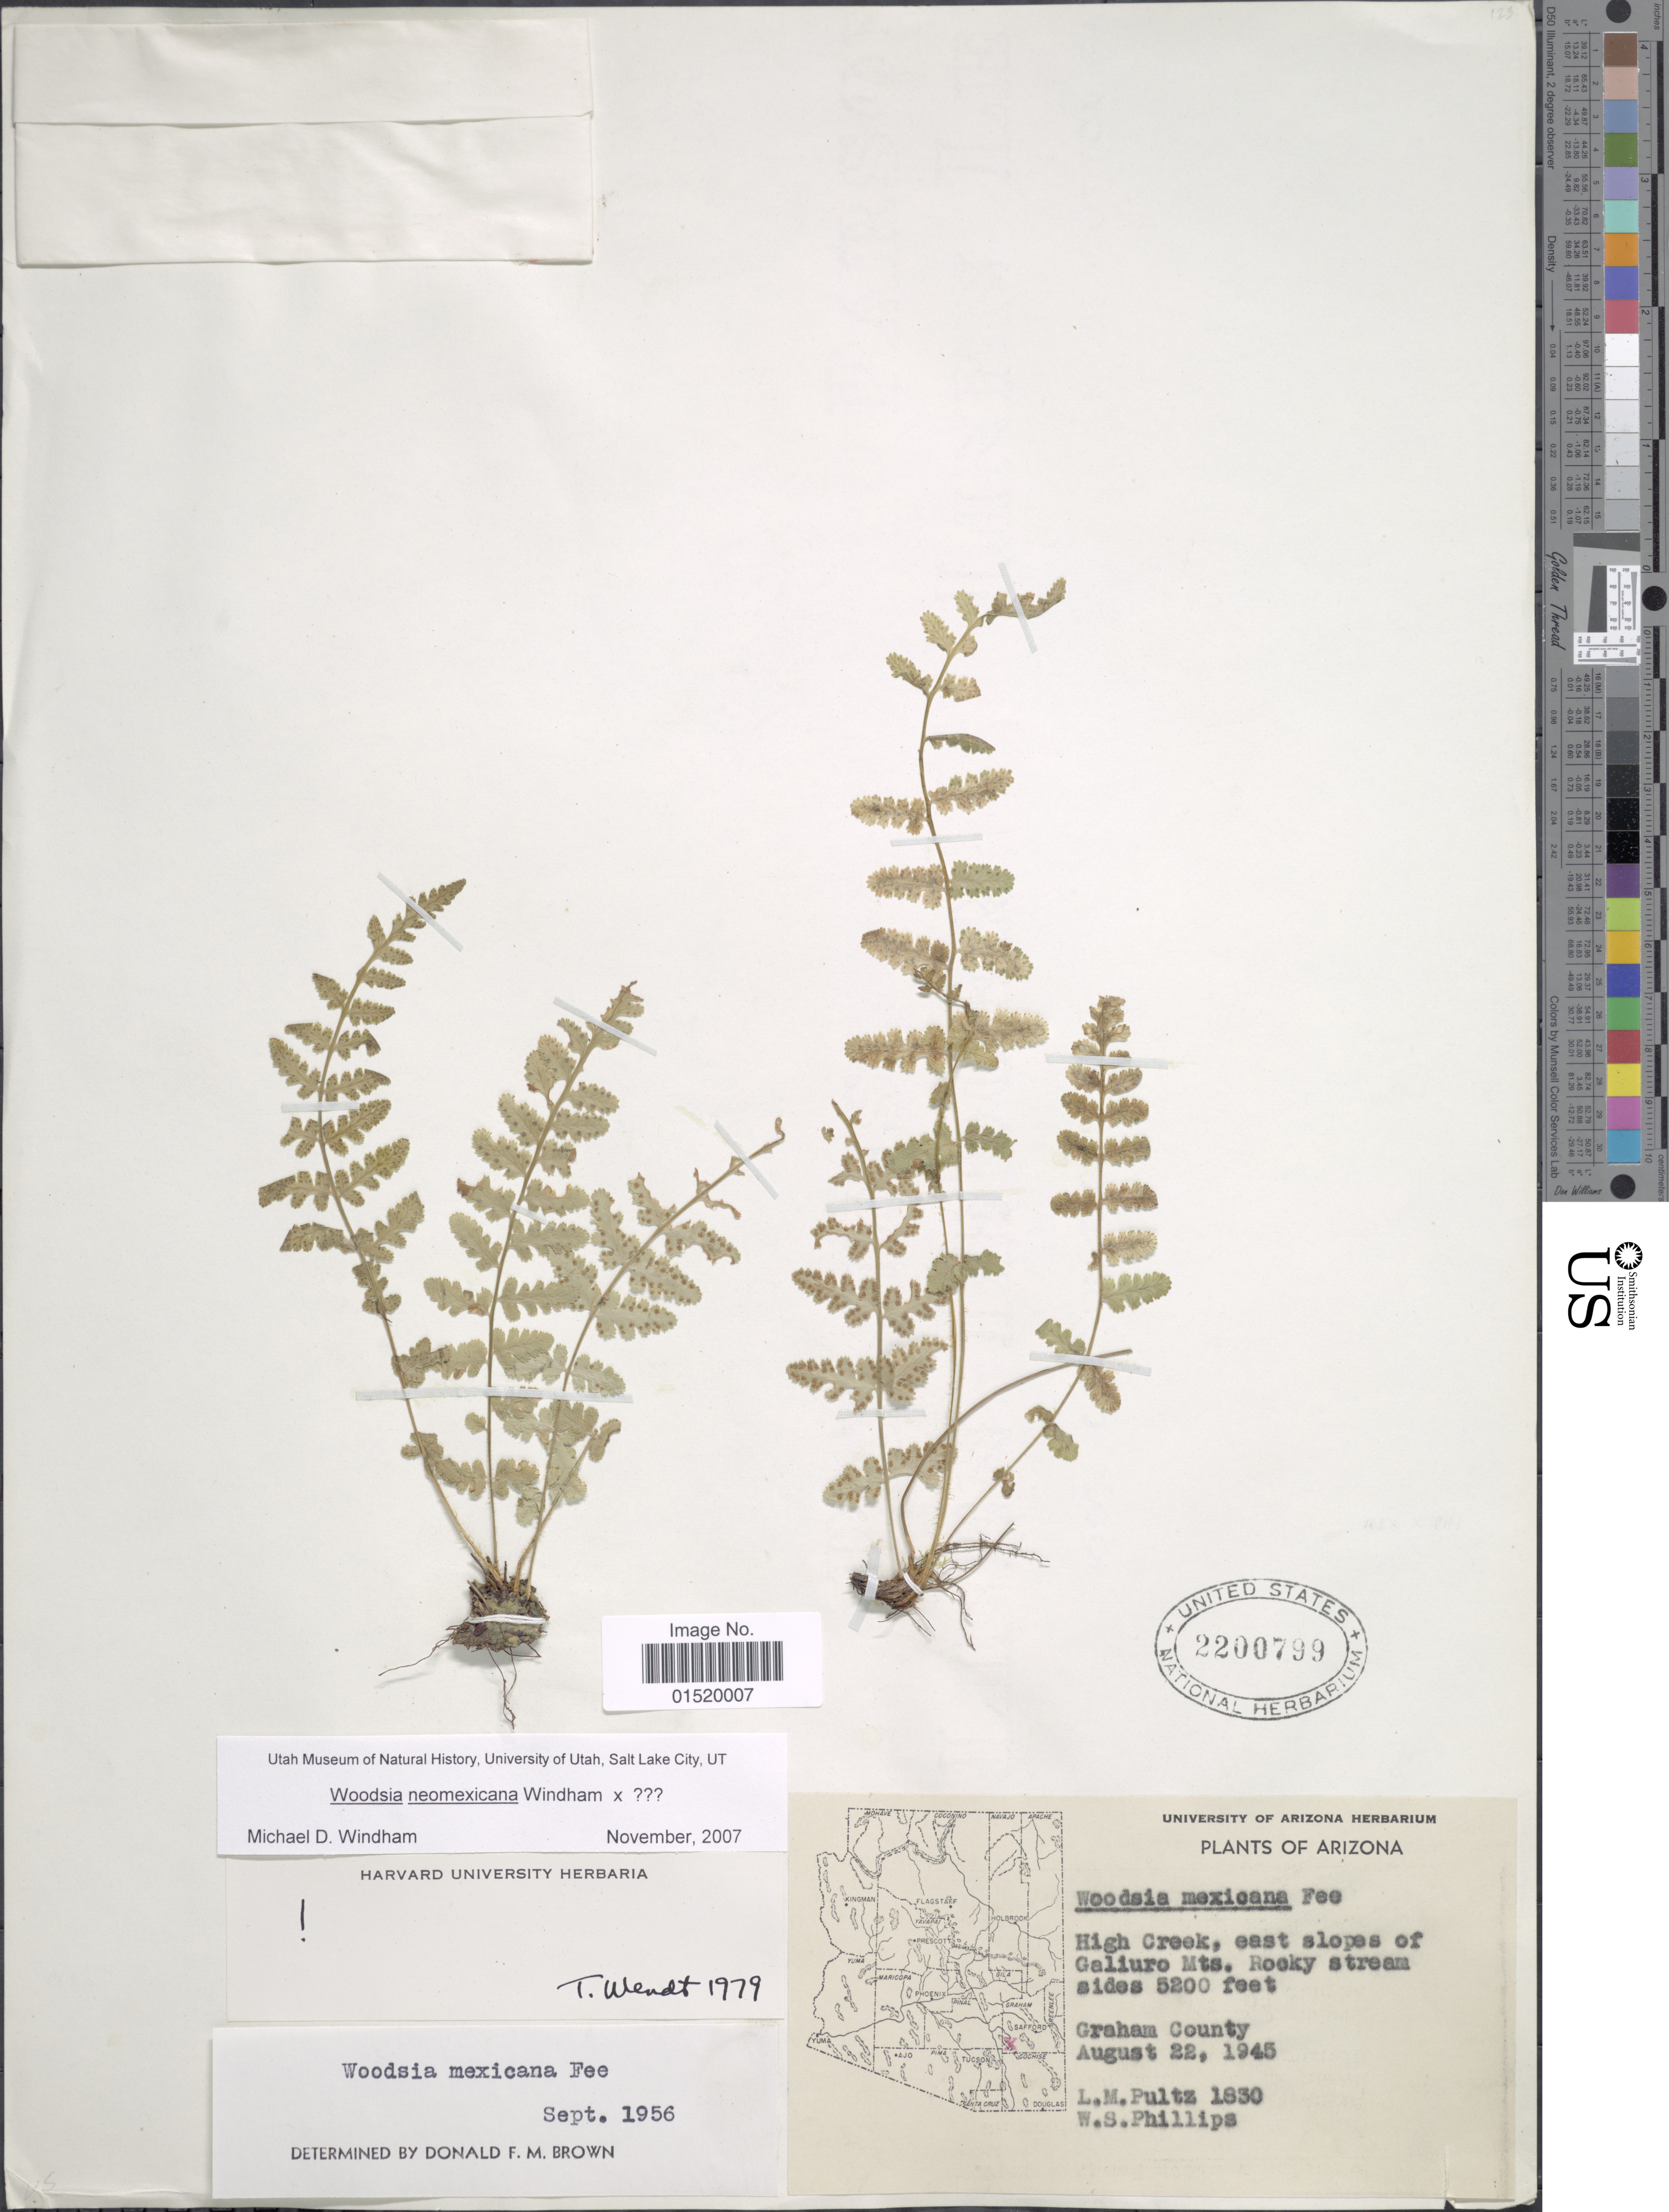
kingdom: Plantae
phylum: Tracheophyta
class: Polypodiopsida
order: Polypodiales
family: Woodsiaceae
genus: Woodsia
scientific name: Woodsia neomexicana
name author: Windham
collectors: L. Pultz & W. S. Phillips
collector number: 1830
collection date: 1945-08-22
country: United States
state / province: Arizona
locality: High Creek, east slopes of Galiuro Mts. Rocky stream sides, Graham County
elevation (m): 1585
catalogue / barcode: US 2200799